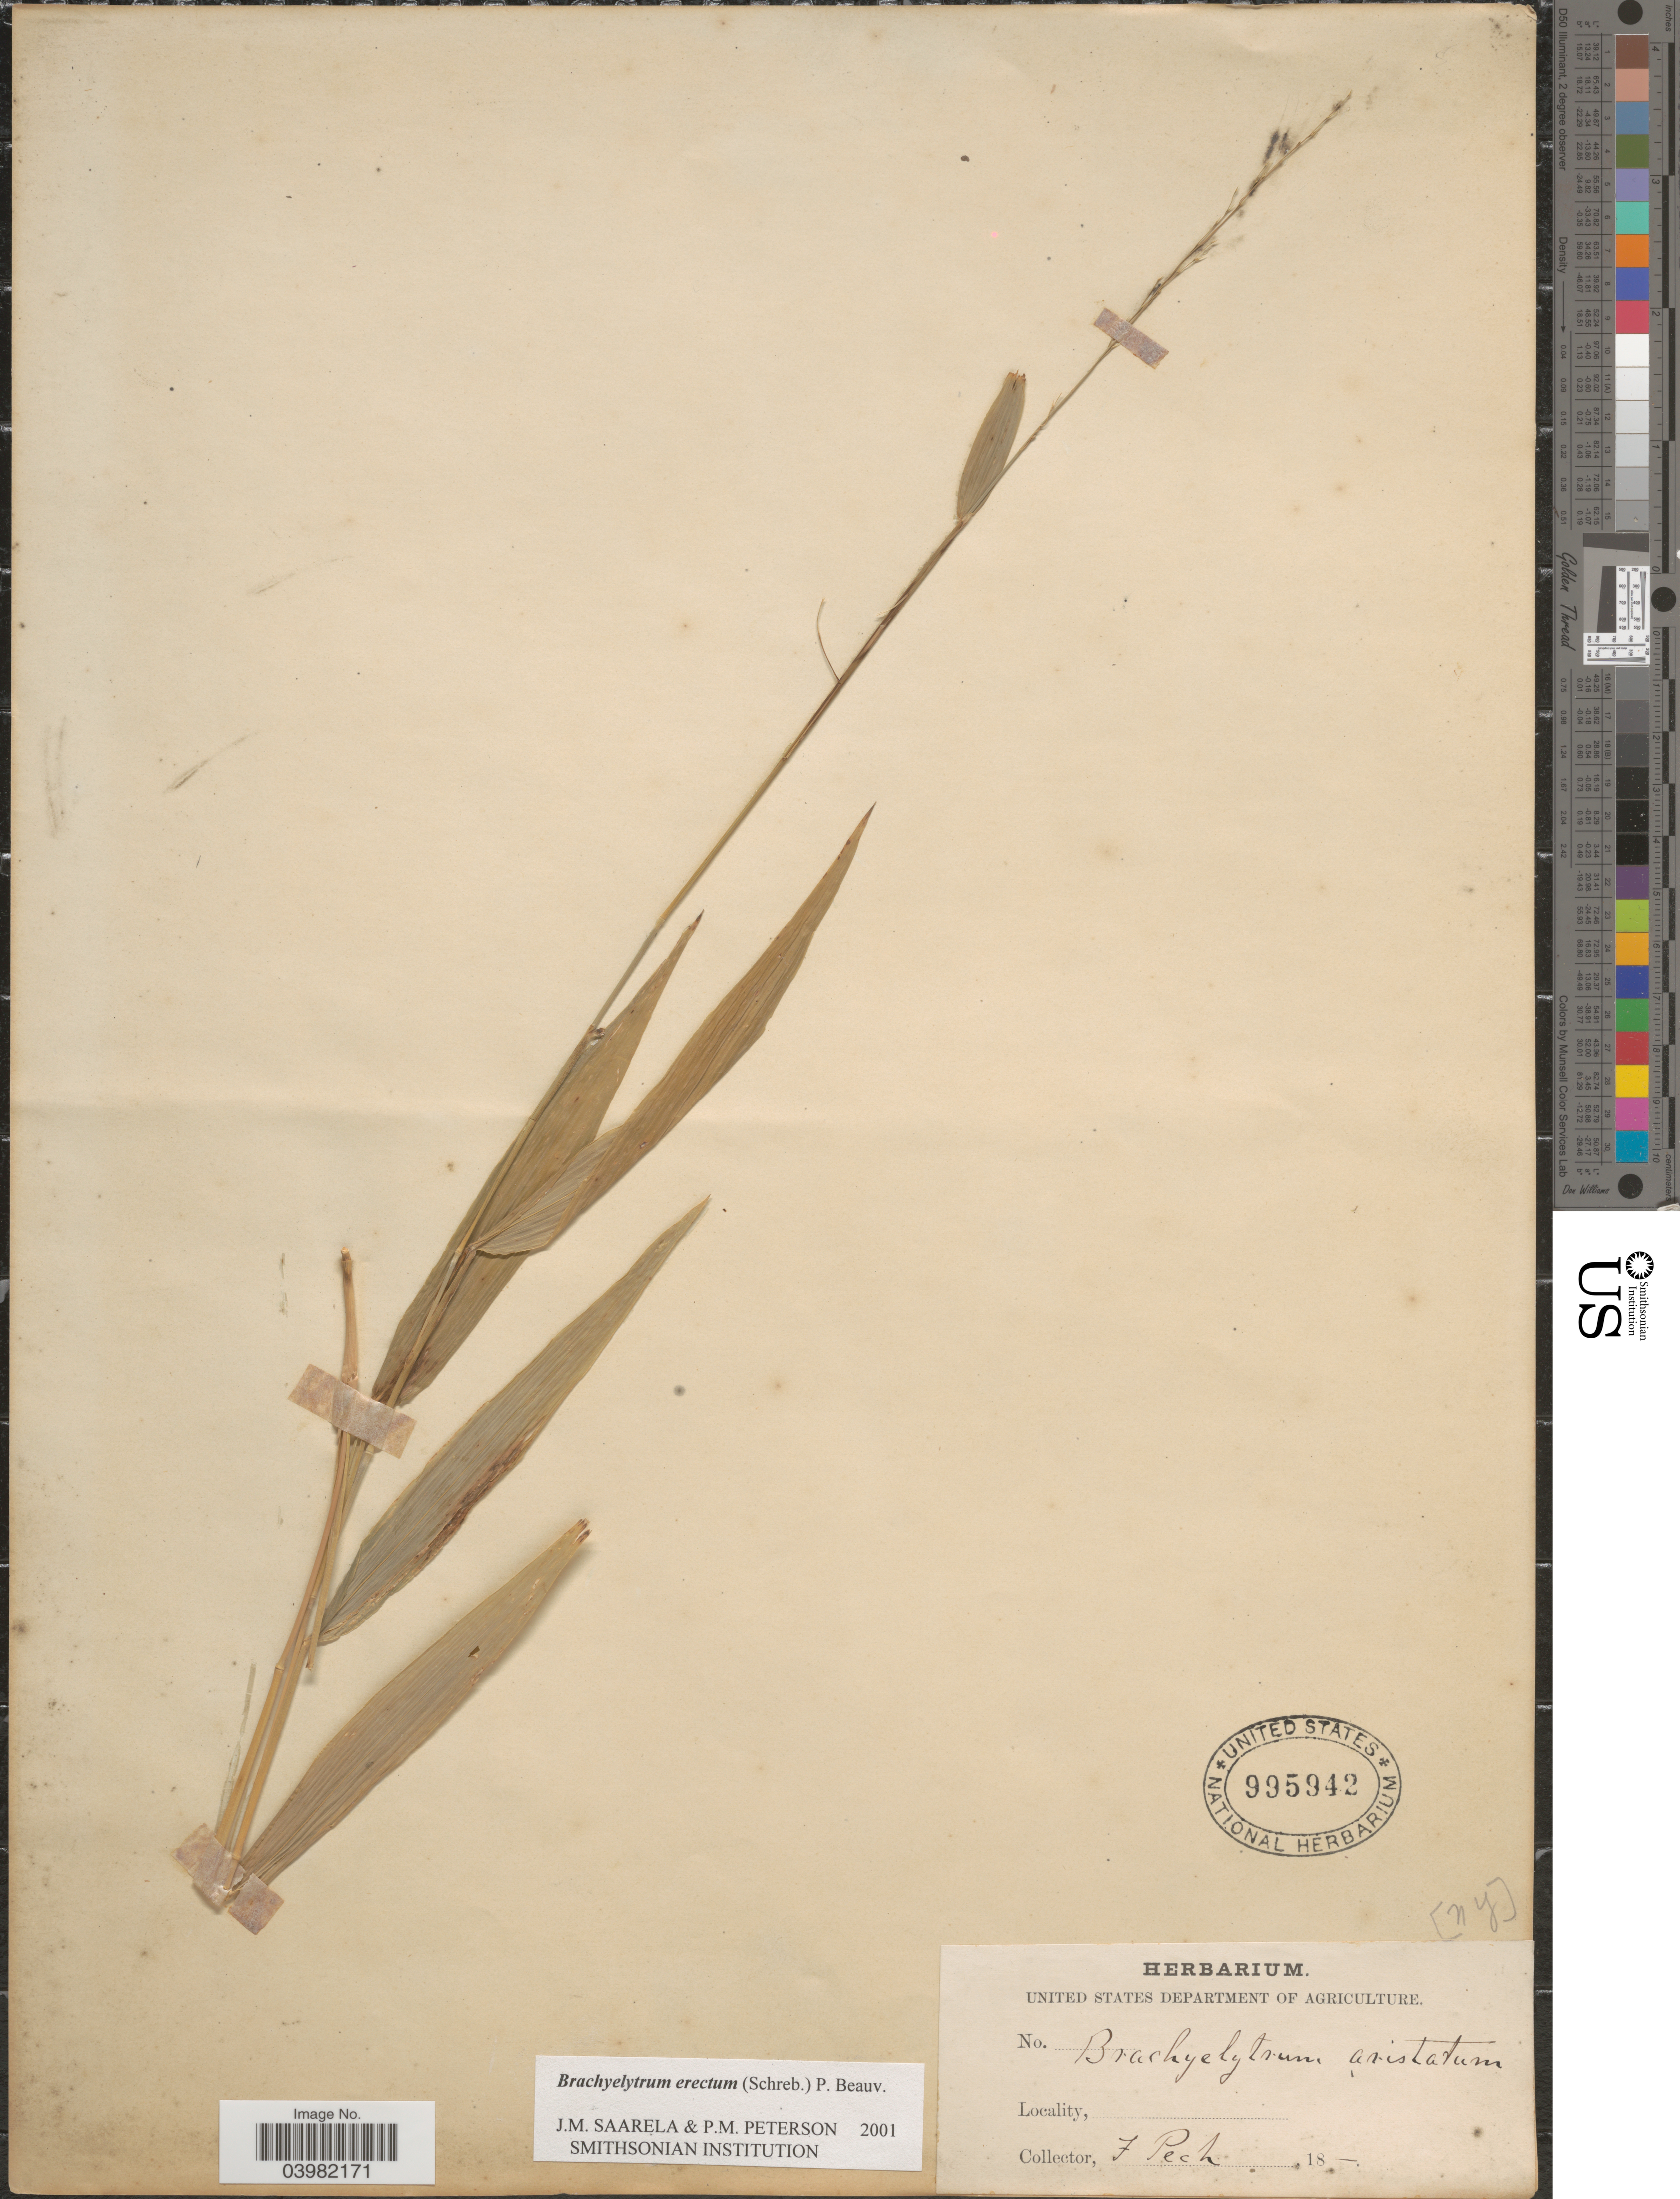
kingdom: Plantae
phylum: Tracheophyta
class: Liliopsida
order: Poales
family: Poaceae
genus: Brachyelytrum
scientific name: Brachyelytrum erectum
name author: (Schreb.) P. Beauv.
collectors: F. Pech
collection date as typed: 18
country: United States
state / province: New York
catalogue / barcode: US 995942